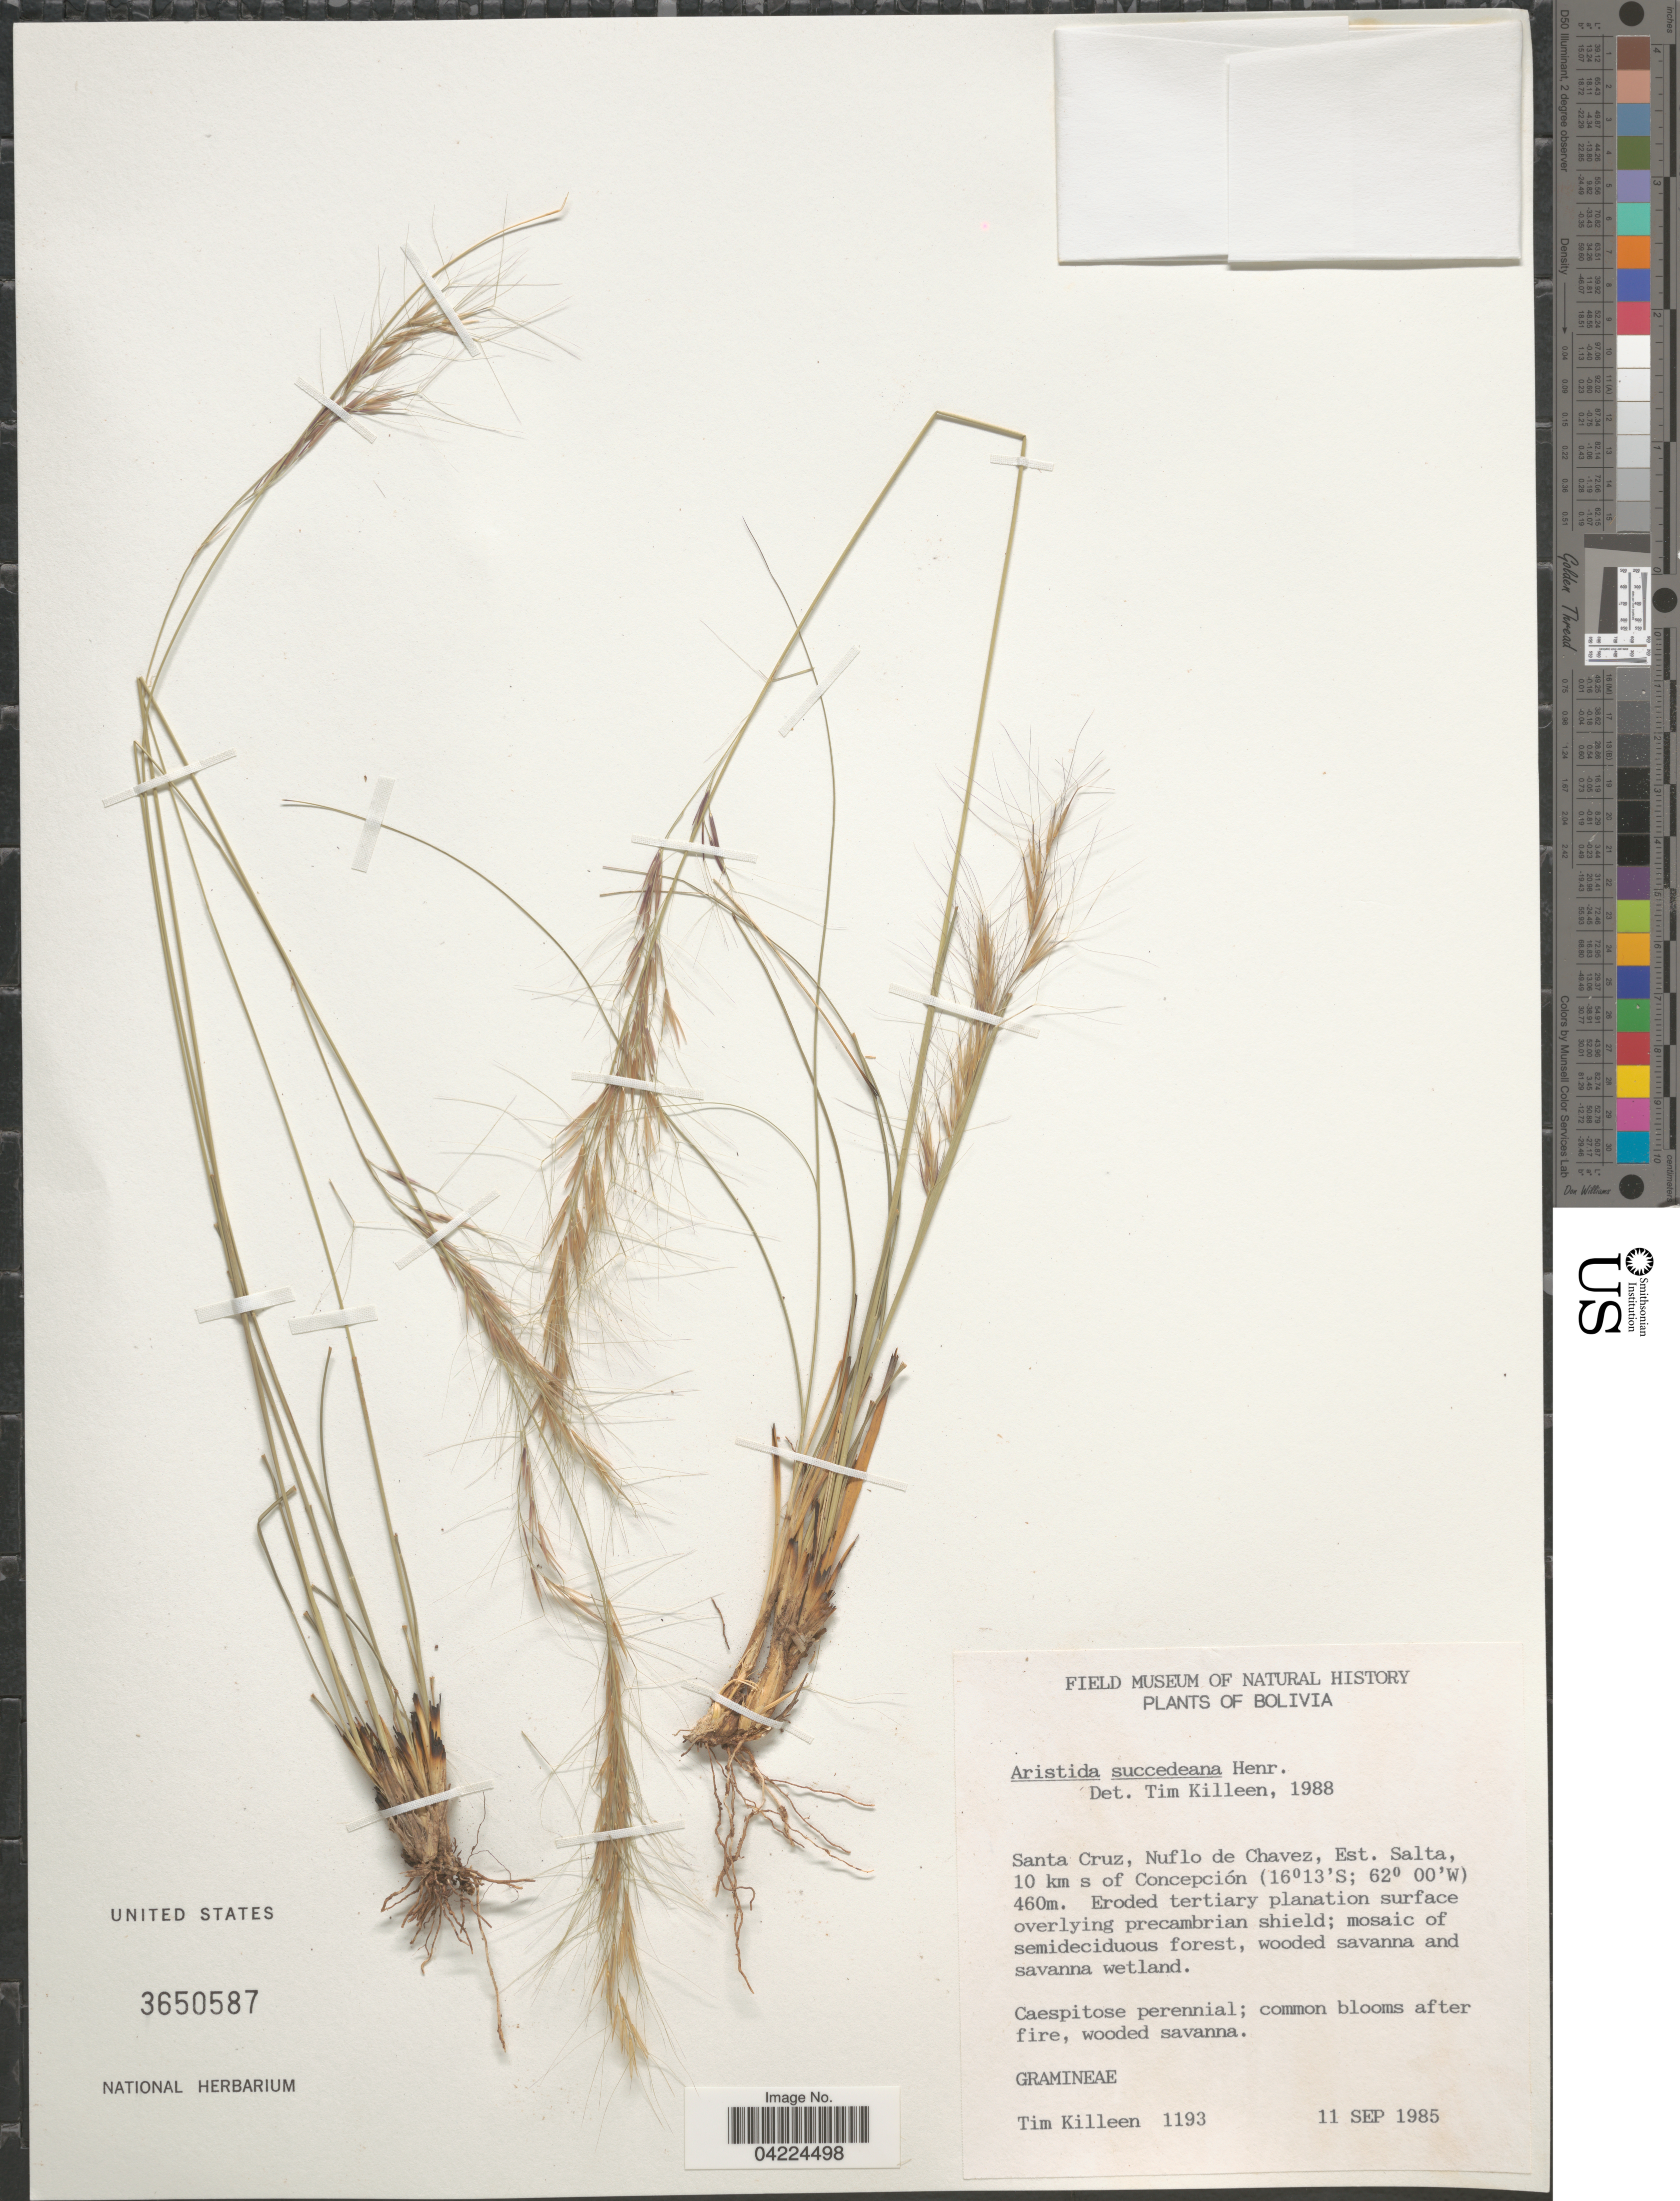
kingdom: Plantae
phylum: Tracheophyta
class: Liliopsida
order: Poales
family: Poaceae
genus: Aristida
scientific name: Aristida circinalis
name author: Lindm.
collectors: T. J. Killeen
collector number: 1193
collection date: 1985-09-11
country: Bolivia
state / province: Santa Cruz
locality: Nuflo de Chavez, Est. Salta, 10 km s of Concepción.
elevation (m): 460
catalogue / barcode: US 3650587